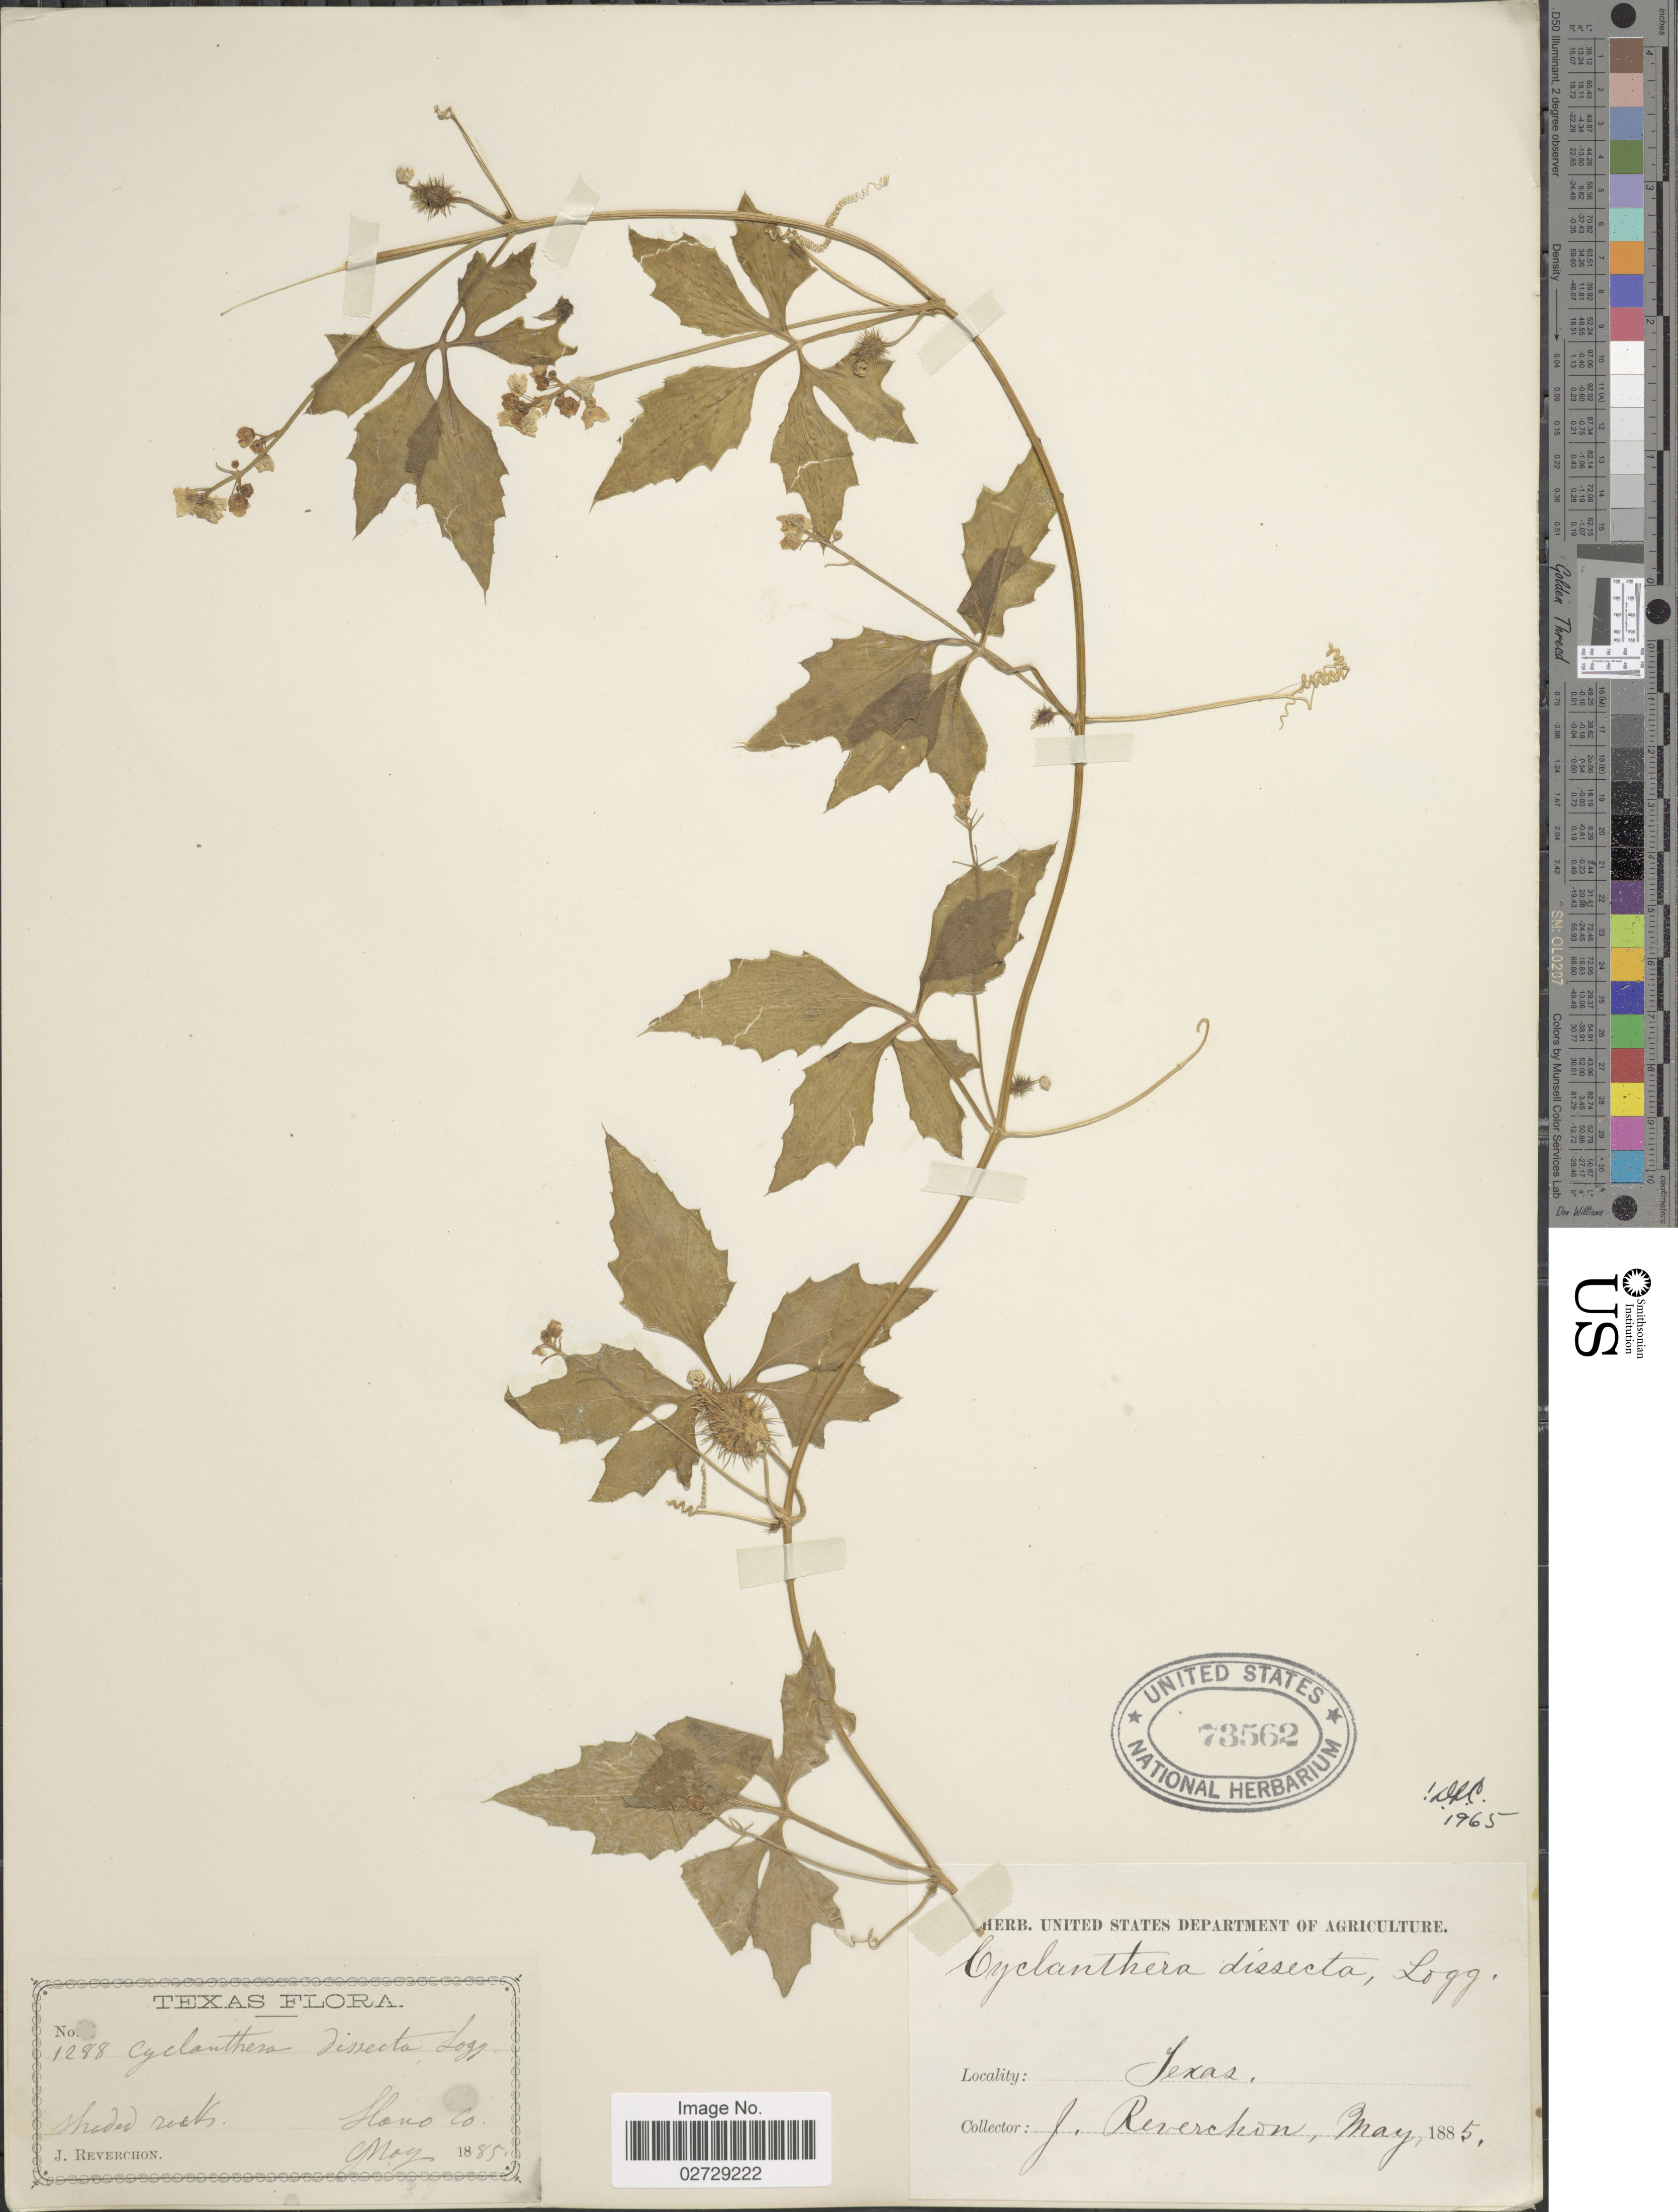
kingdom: Plantae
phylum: Tracheophyta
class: Magnoliopsida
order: Cucurbitales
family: Cucurbitaceae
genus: Cyclanthera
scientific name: Cyclanthera dissecta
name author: (Torr. & A. Gray) Arn.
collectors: J. Reverchon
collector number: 1288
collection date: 1885-05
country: United States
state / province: Texas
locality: Shaded rocks, Llano Co.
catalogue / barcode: US 73562